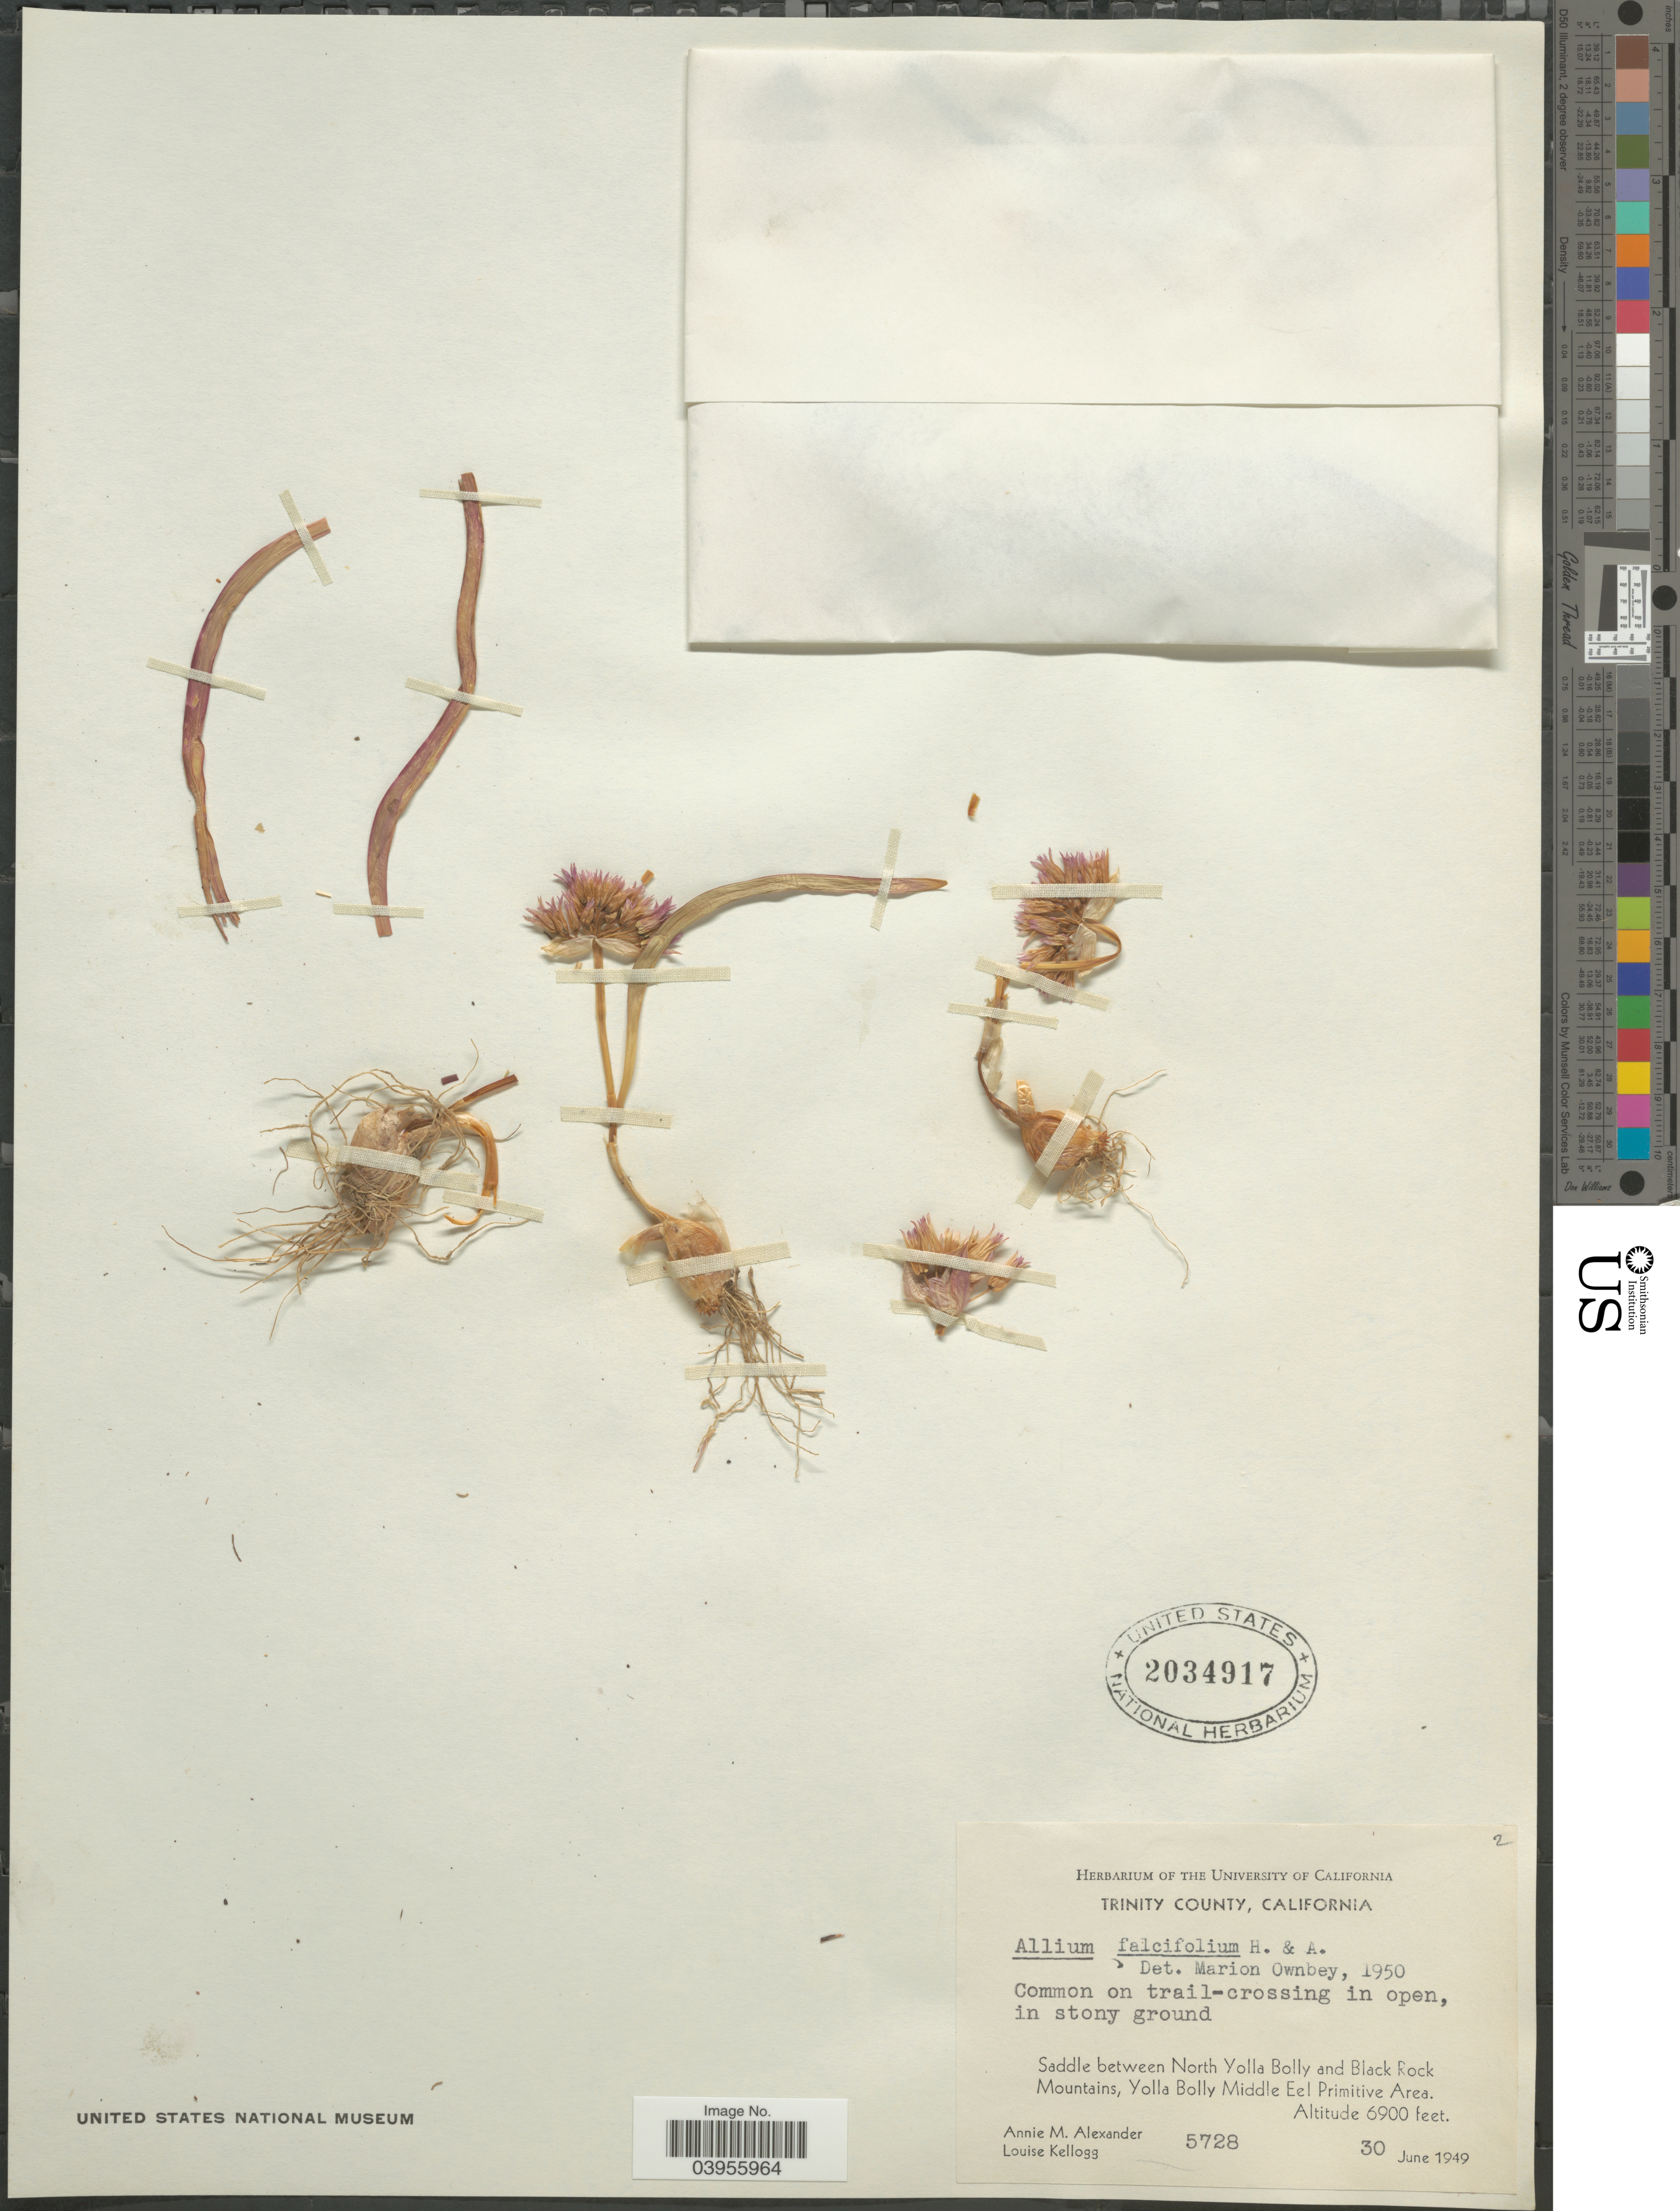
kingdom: Plantae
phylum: Tracheophyta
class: Liliopsida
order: Asparagales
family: Amaryllidaceae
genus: Allium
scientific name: Allium falcifolium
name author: Hook. & Arn.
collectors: A. M. Alexander & L. Kellogg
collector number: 5728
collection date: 1949-06-30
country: United States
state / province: California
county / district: Trinity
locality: Trinity County. Saddle between North Yolla Bolly and Black Rock Mountains, Yolla Bolly Middle Eel Primitive Area.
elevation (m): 2103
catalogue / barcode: US 2034917